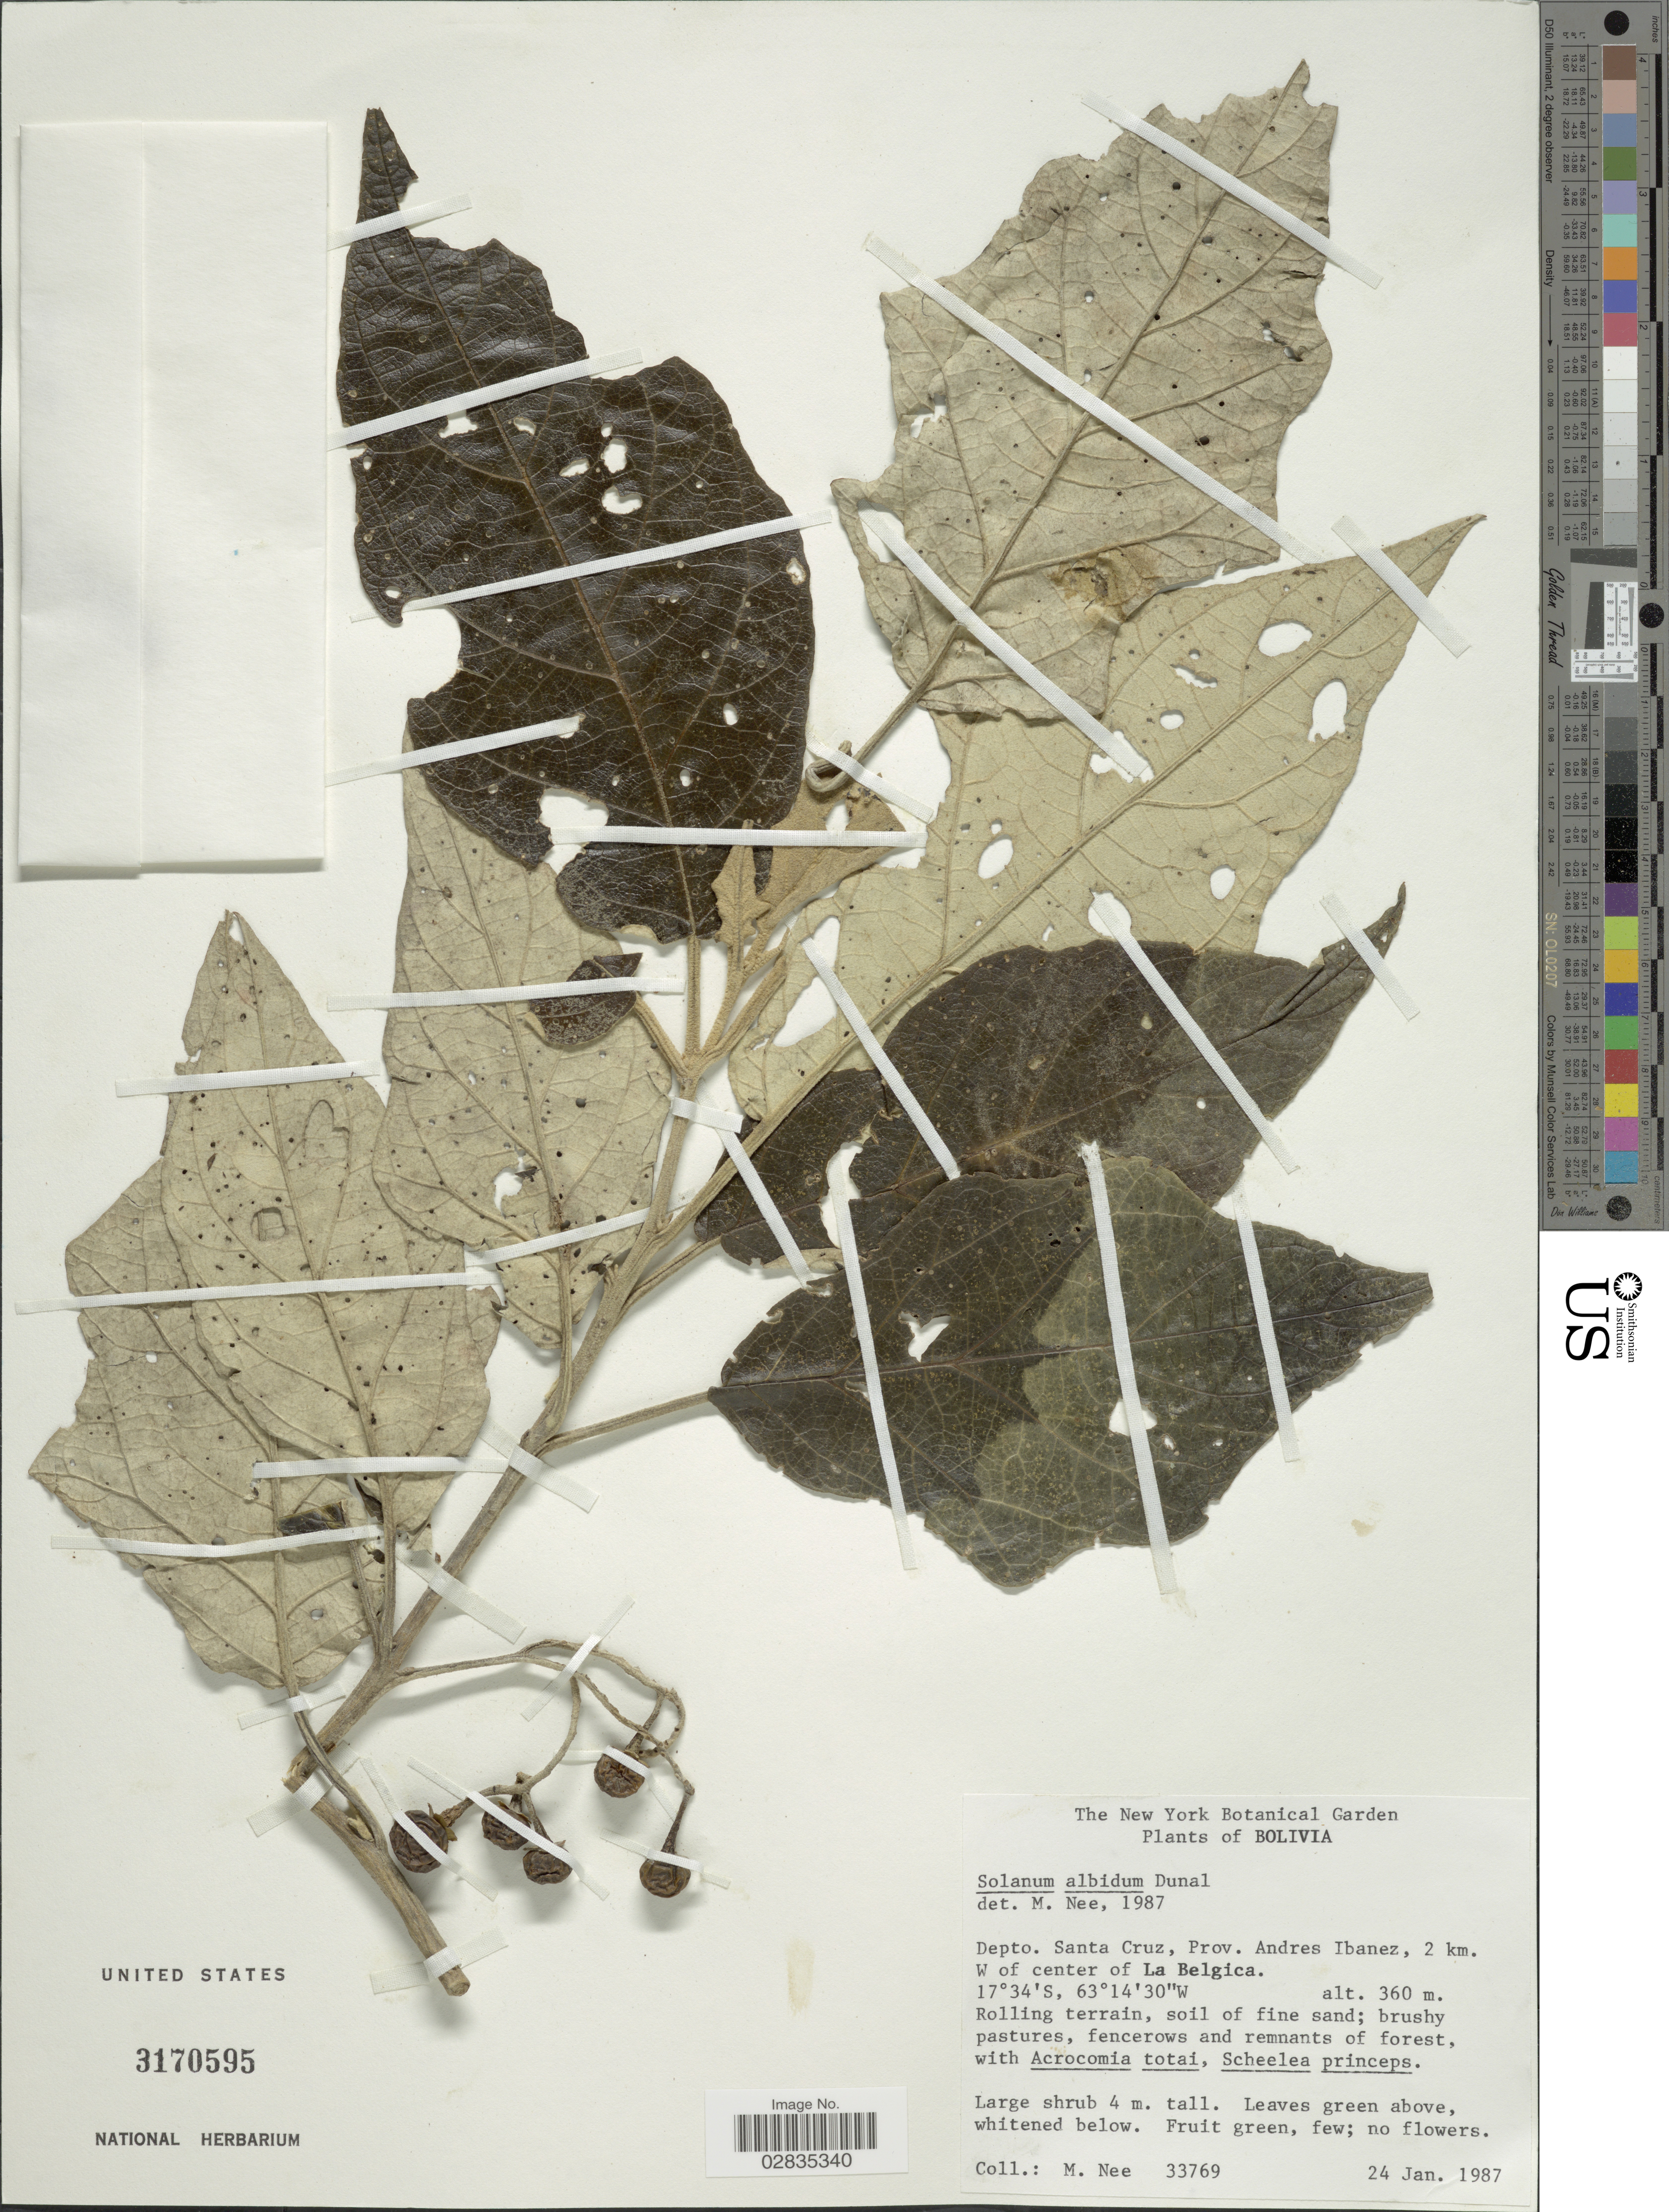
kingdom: Plantae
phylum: Tracheophyta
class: Magnoliopsida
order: Solanales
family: Solanaceae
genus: Solanum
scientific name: Solanum albidum var. albidum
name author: Dunal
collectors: M. Nee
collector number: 33769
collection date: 1987-01-24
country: Bolivia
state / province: Santa Cruz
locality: Depto. Santa Cruz, Prov. Andres Ibanez, 2 km. W of center of La Belgica.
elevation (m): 360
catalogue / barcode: US 3170595